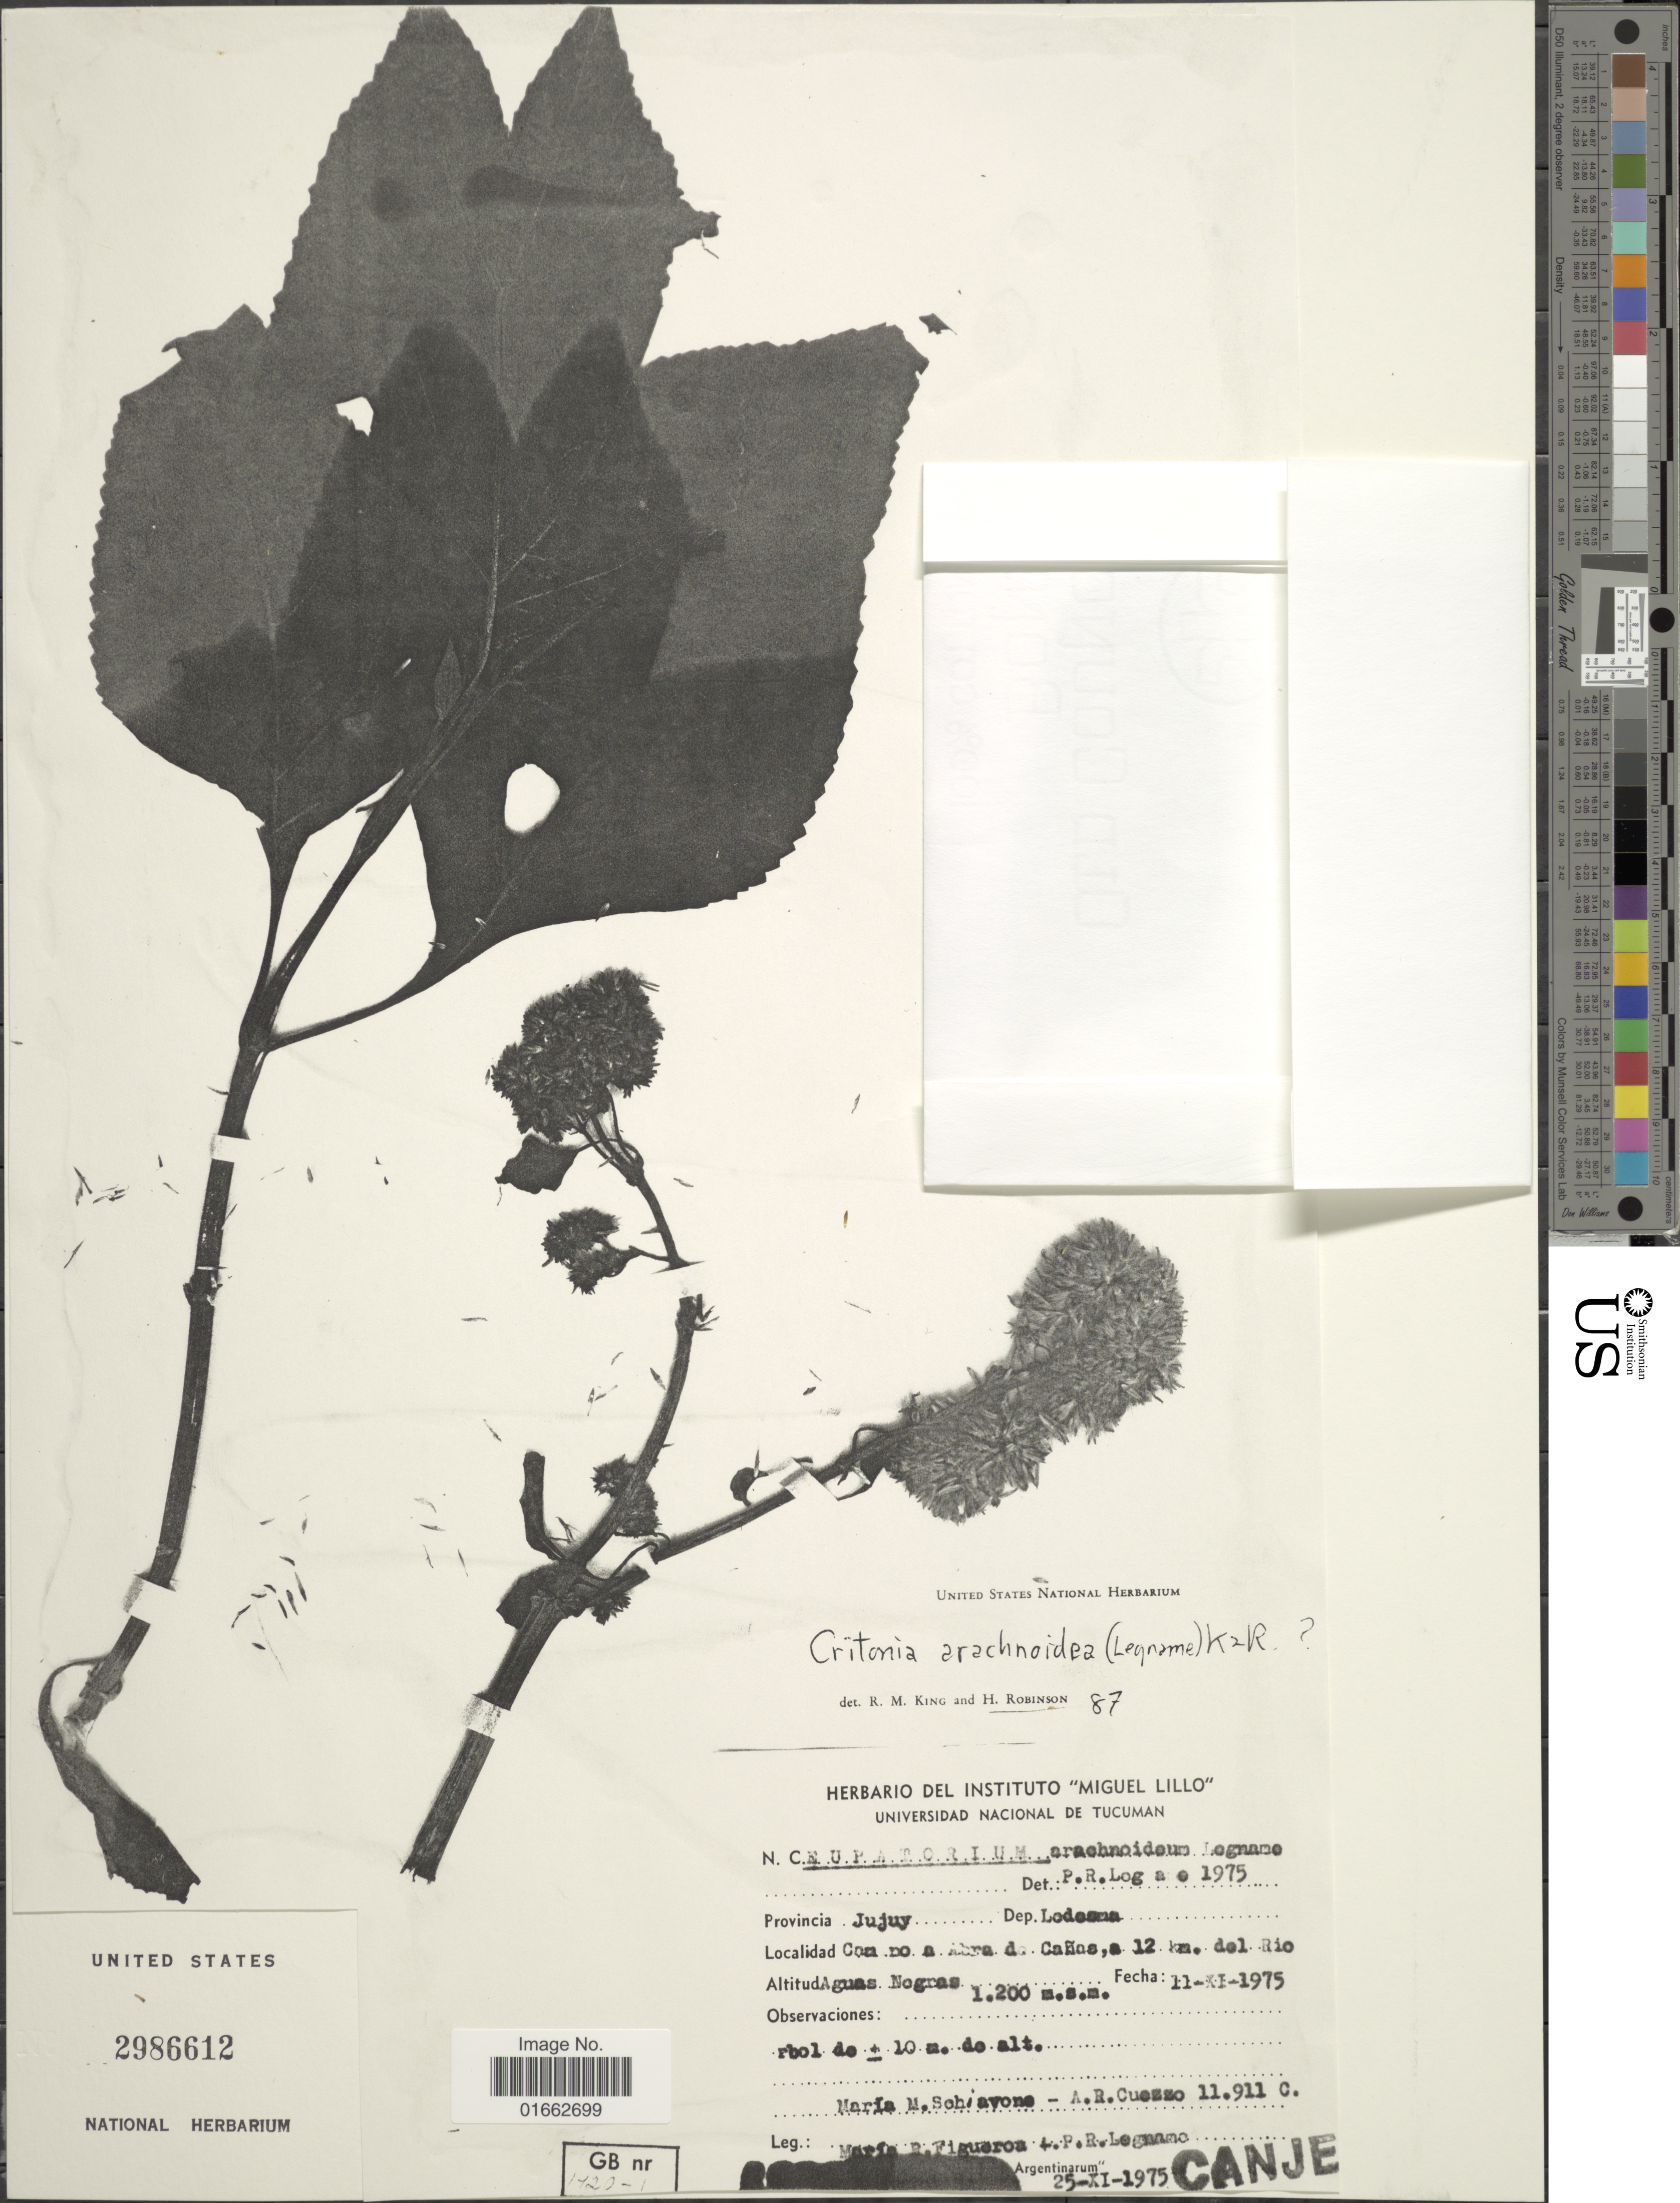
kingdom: Plantae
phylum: Tracheophyta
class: Magnoliopsida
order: Asterales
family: Asteraceae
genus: Critonia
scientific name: Critonia arachnoidea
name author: (Legname) R.M. King & H. Rob.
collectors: M. Figueroa & P. R. Legname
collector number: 11911?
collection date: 1975-11-11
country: Argentina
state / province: Jujuy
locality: Dep. Ledesma, Com no a Abra do Caños, a 12 km. del Rio Aguas Negras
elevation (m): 1200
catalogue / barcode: US 2986612